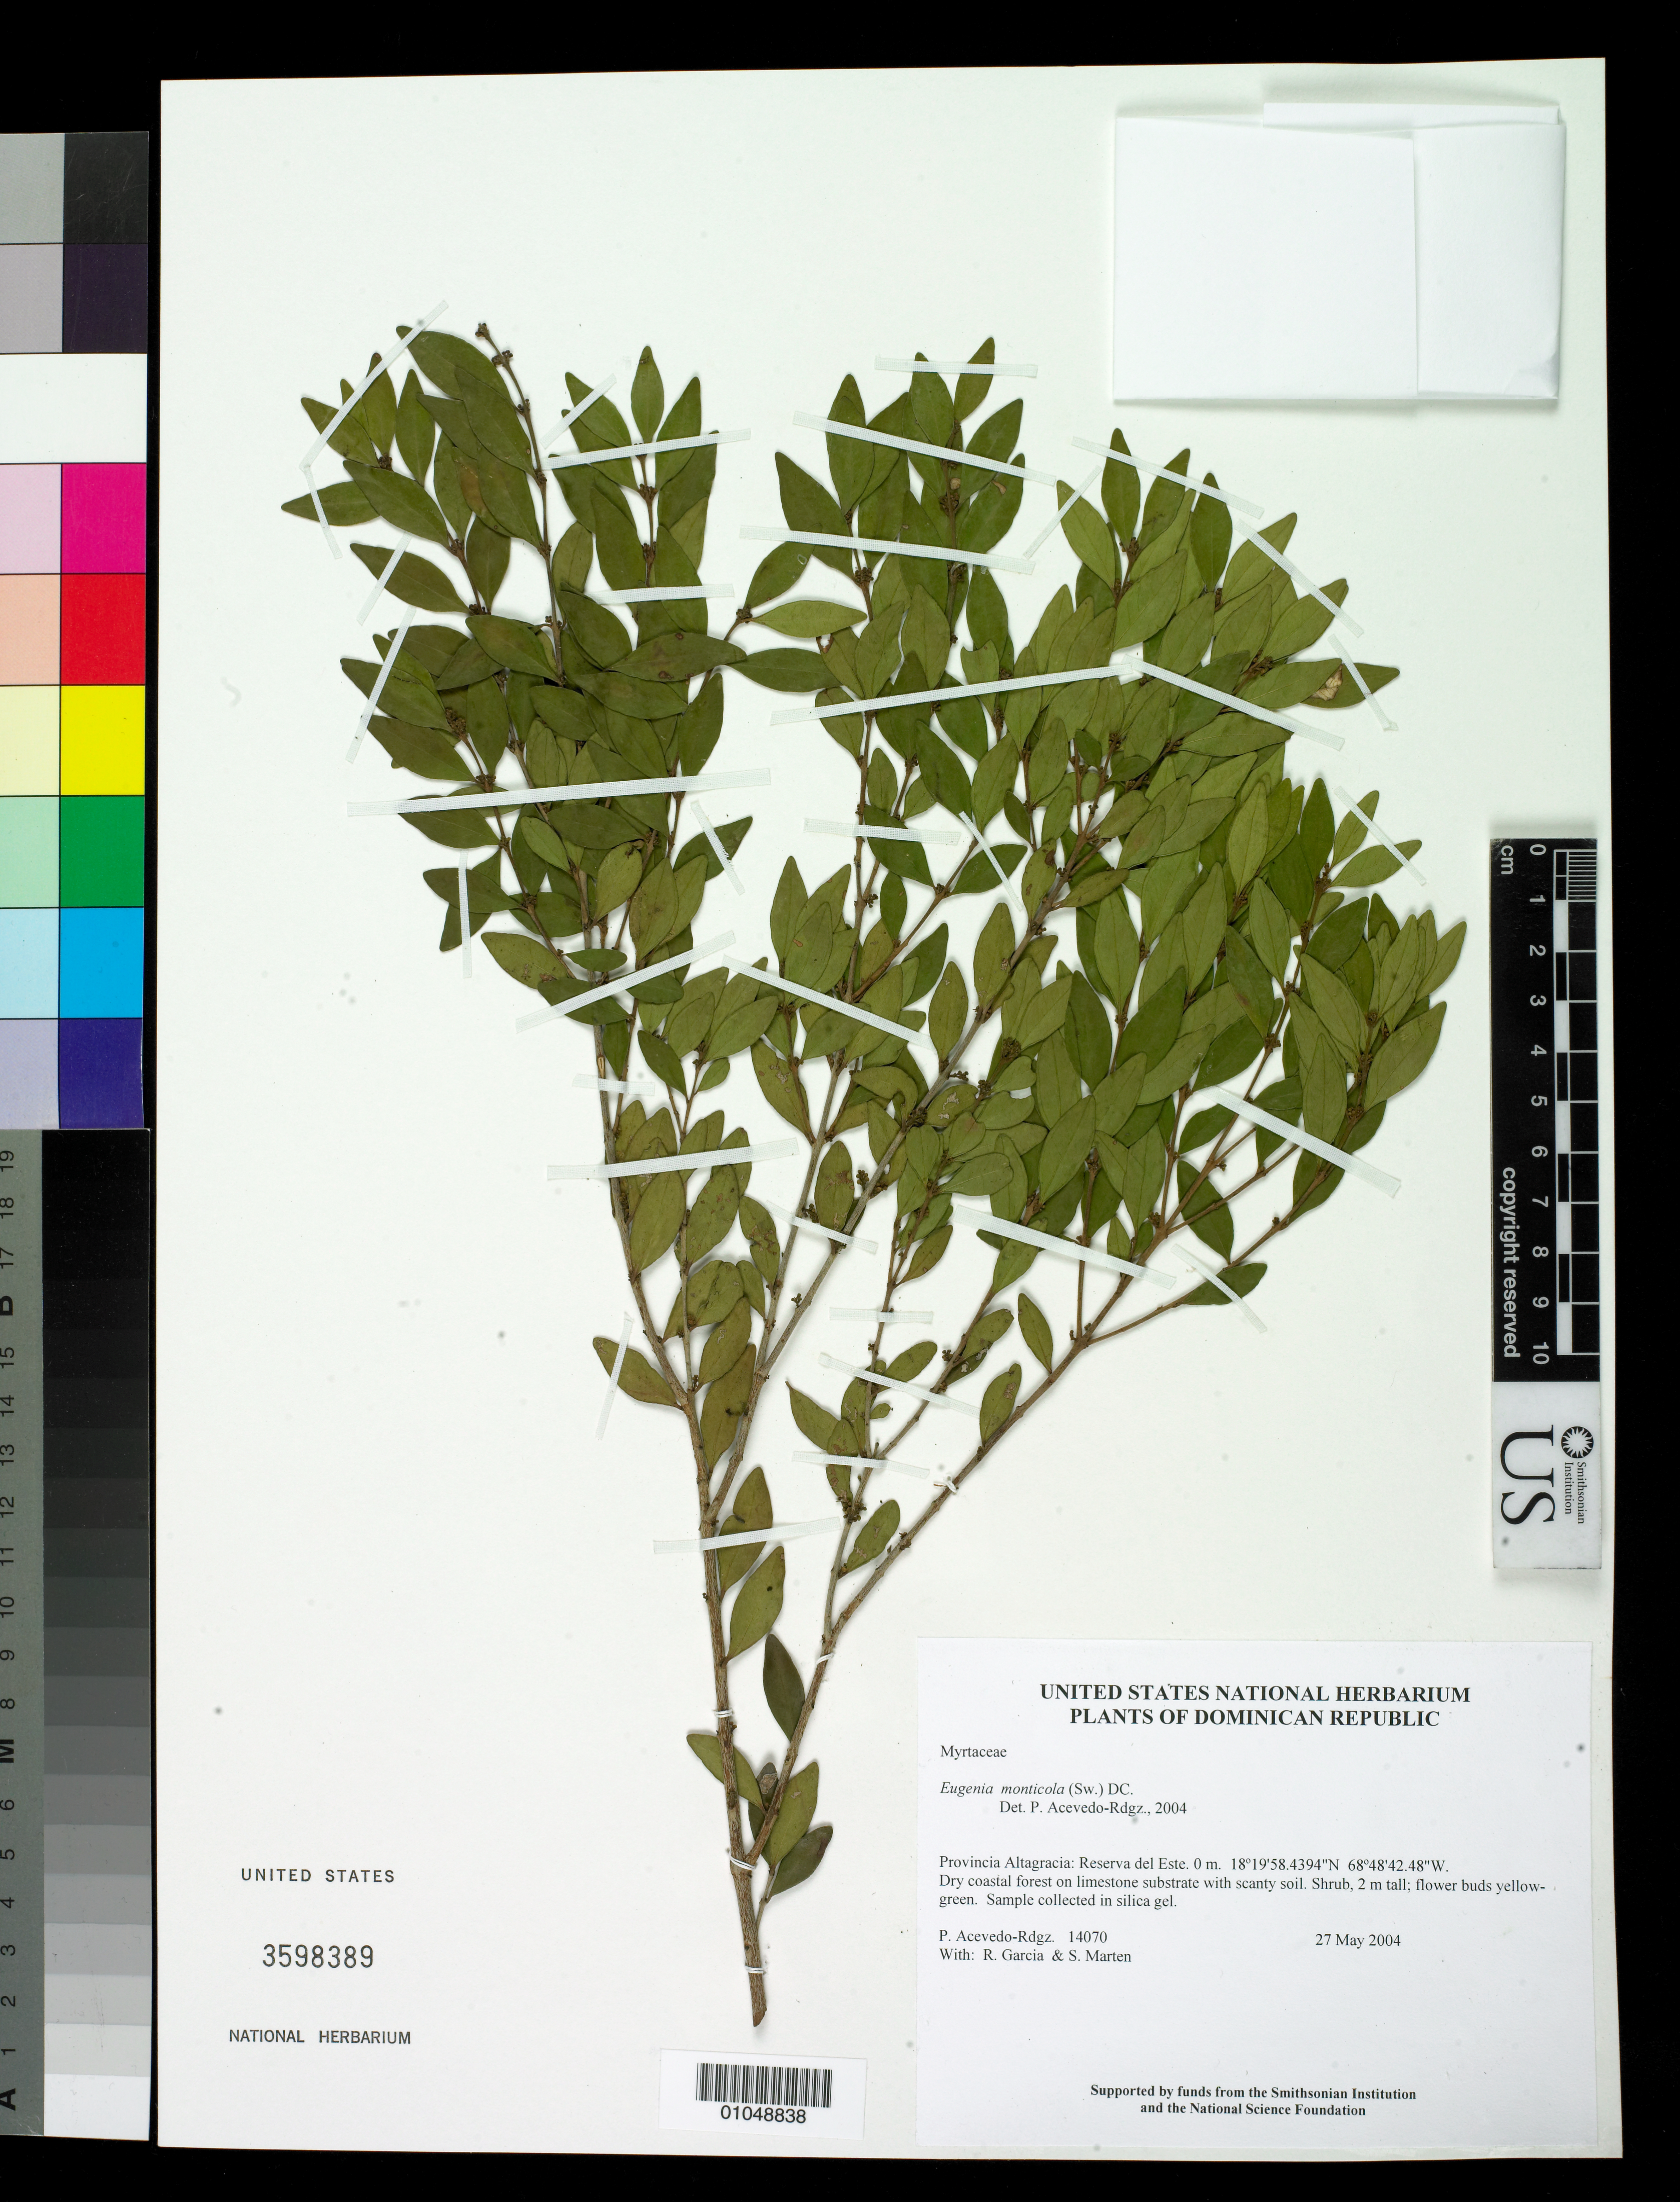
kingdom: Plantae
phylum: Tracheophyta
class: Magnoliopsida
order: Myrtales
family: Myrtaceae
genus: Eugenia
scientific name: Eugenia monticola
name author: (Sw.) DC.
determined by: Acevedo-Rodríguez, P., (BOT), Smithsonian Institution - National Museum of Natural History (UNITED STATES)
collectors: P. Acevedo-Rodr., R. G. García & S. Marten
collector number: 14070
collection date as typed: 27 May 2004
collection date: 2004-05-27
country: Dominican Republic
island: Hispaniola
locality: Provincia Altagracia: Reserva del Este.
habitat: Dry coastal forest on limestone substrate with scanty soil.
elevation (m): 0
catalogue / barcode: US 3598389